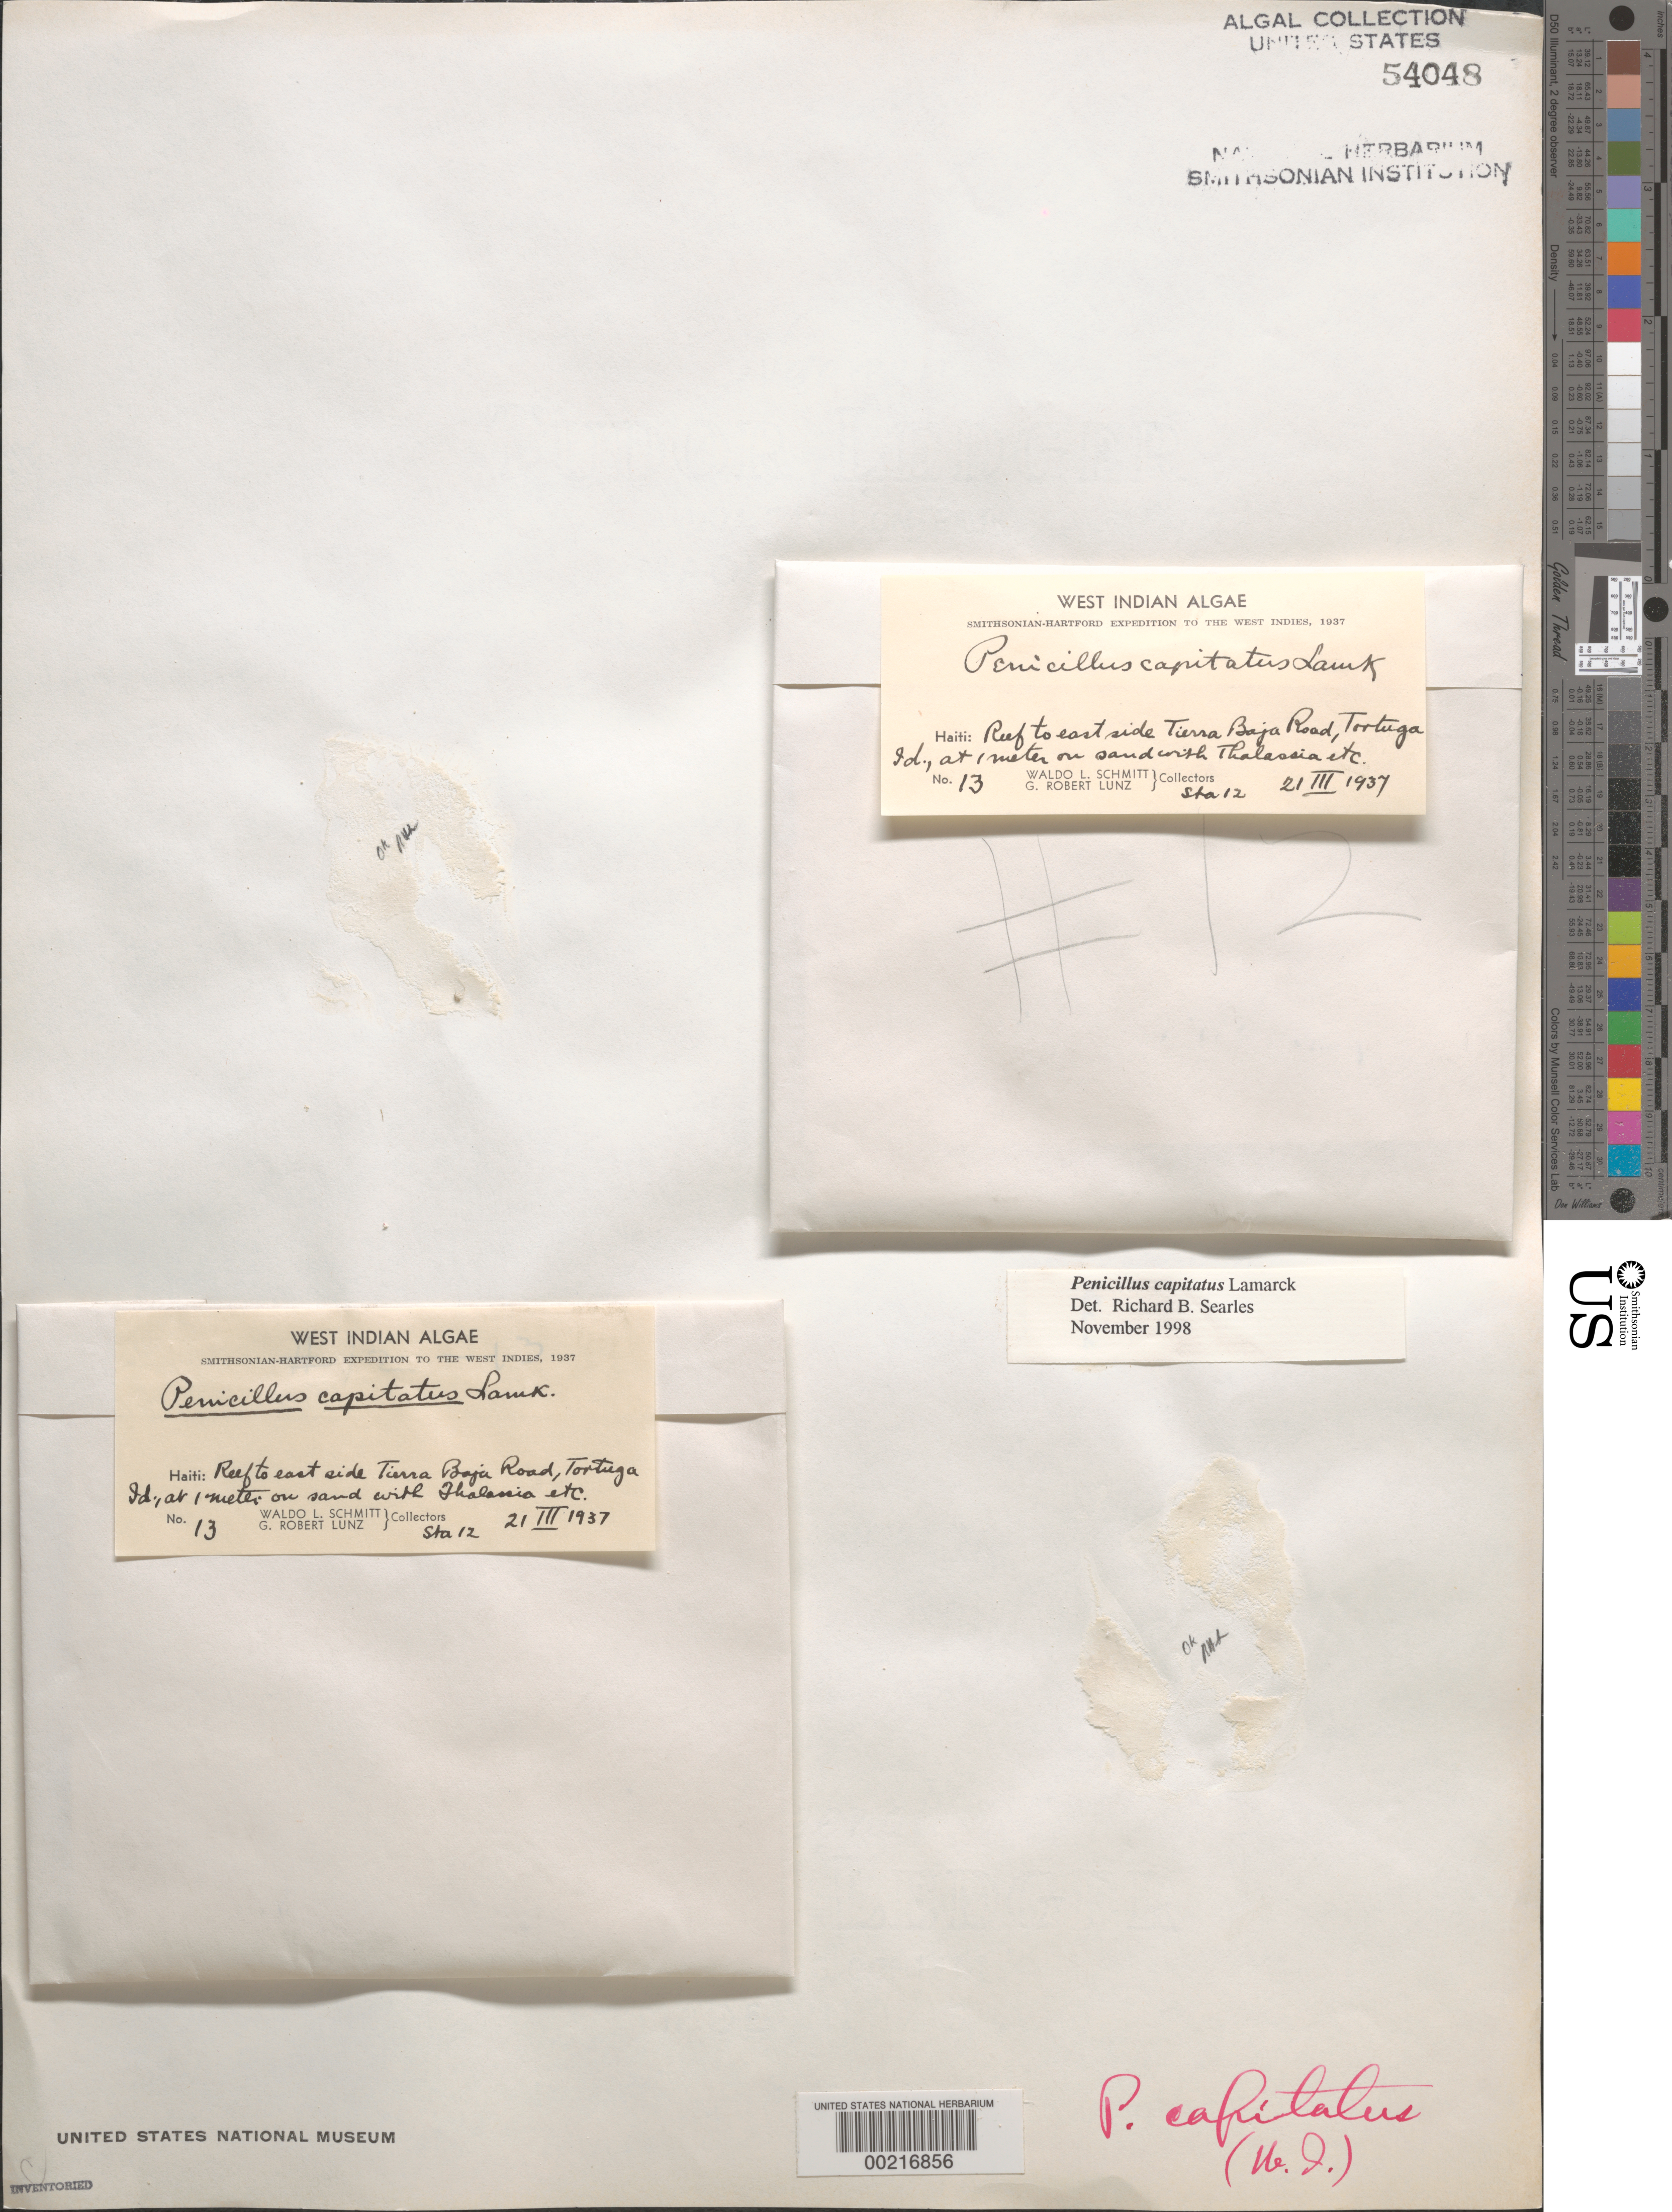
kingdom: Plantae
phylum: Chlorophyta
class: Ulvophyceae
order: Bryopsidales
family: Udoteaceae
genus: Penicillus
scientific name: Penicillus capitatus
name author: Lam.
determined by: Searles, R. B.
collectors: W. L. Schmitt & G. Lunz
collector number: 13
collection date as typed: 21 Mar 1937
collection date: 1937-03-21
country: Haiti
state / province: Nord-Ouest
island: Île de la Tortue (Tortuga Id)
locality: East of Tierra Baja Road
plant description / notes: Smithsonian-Hartford Expedition to the West Indies, 1937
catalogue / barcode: US 54048